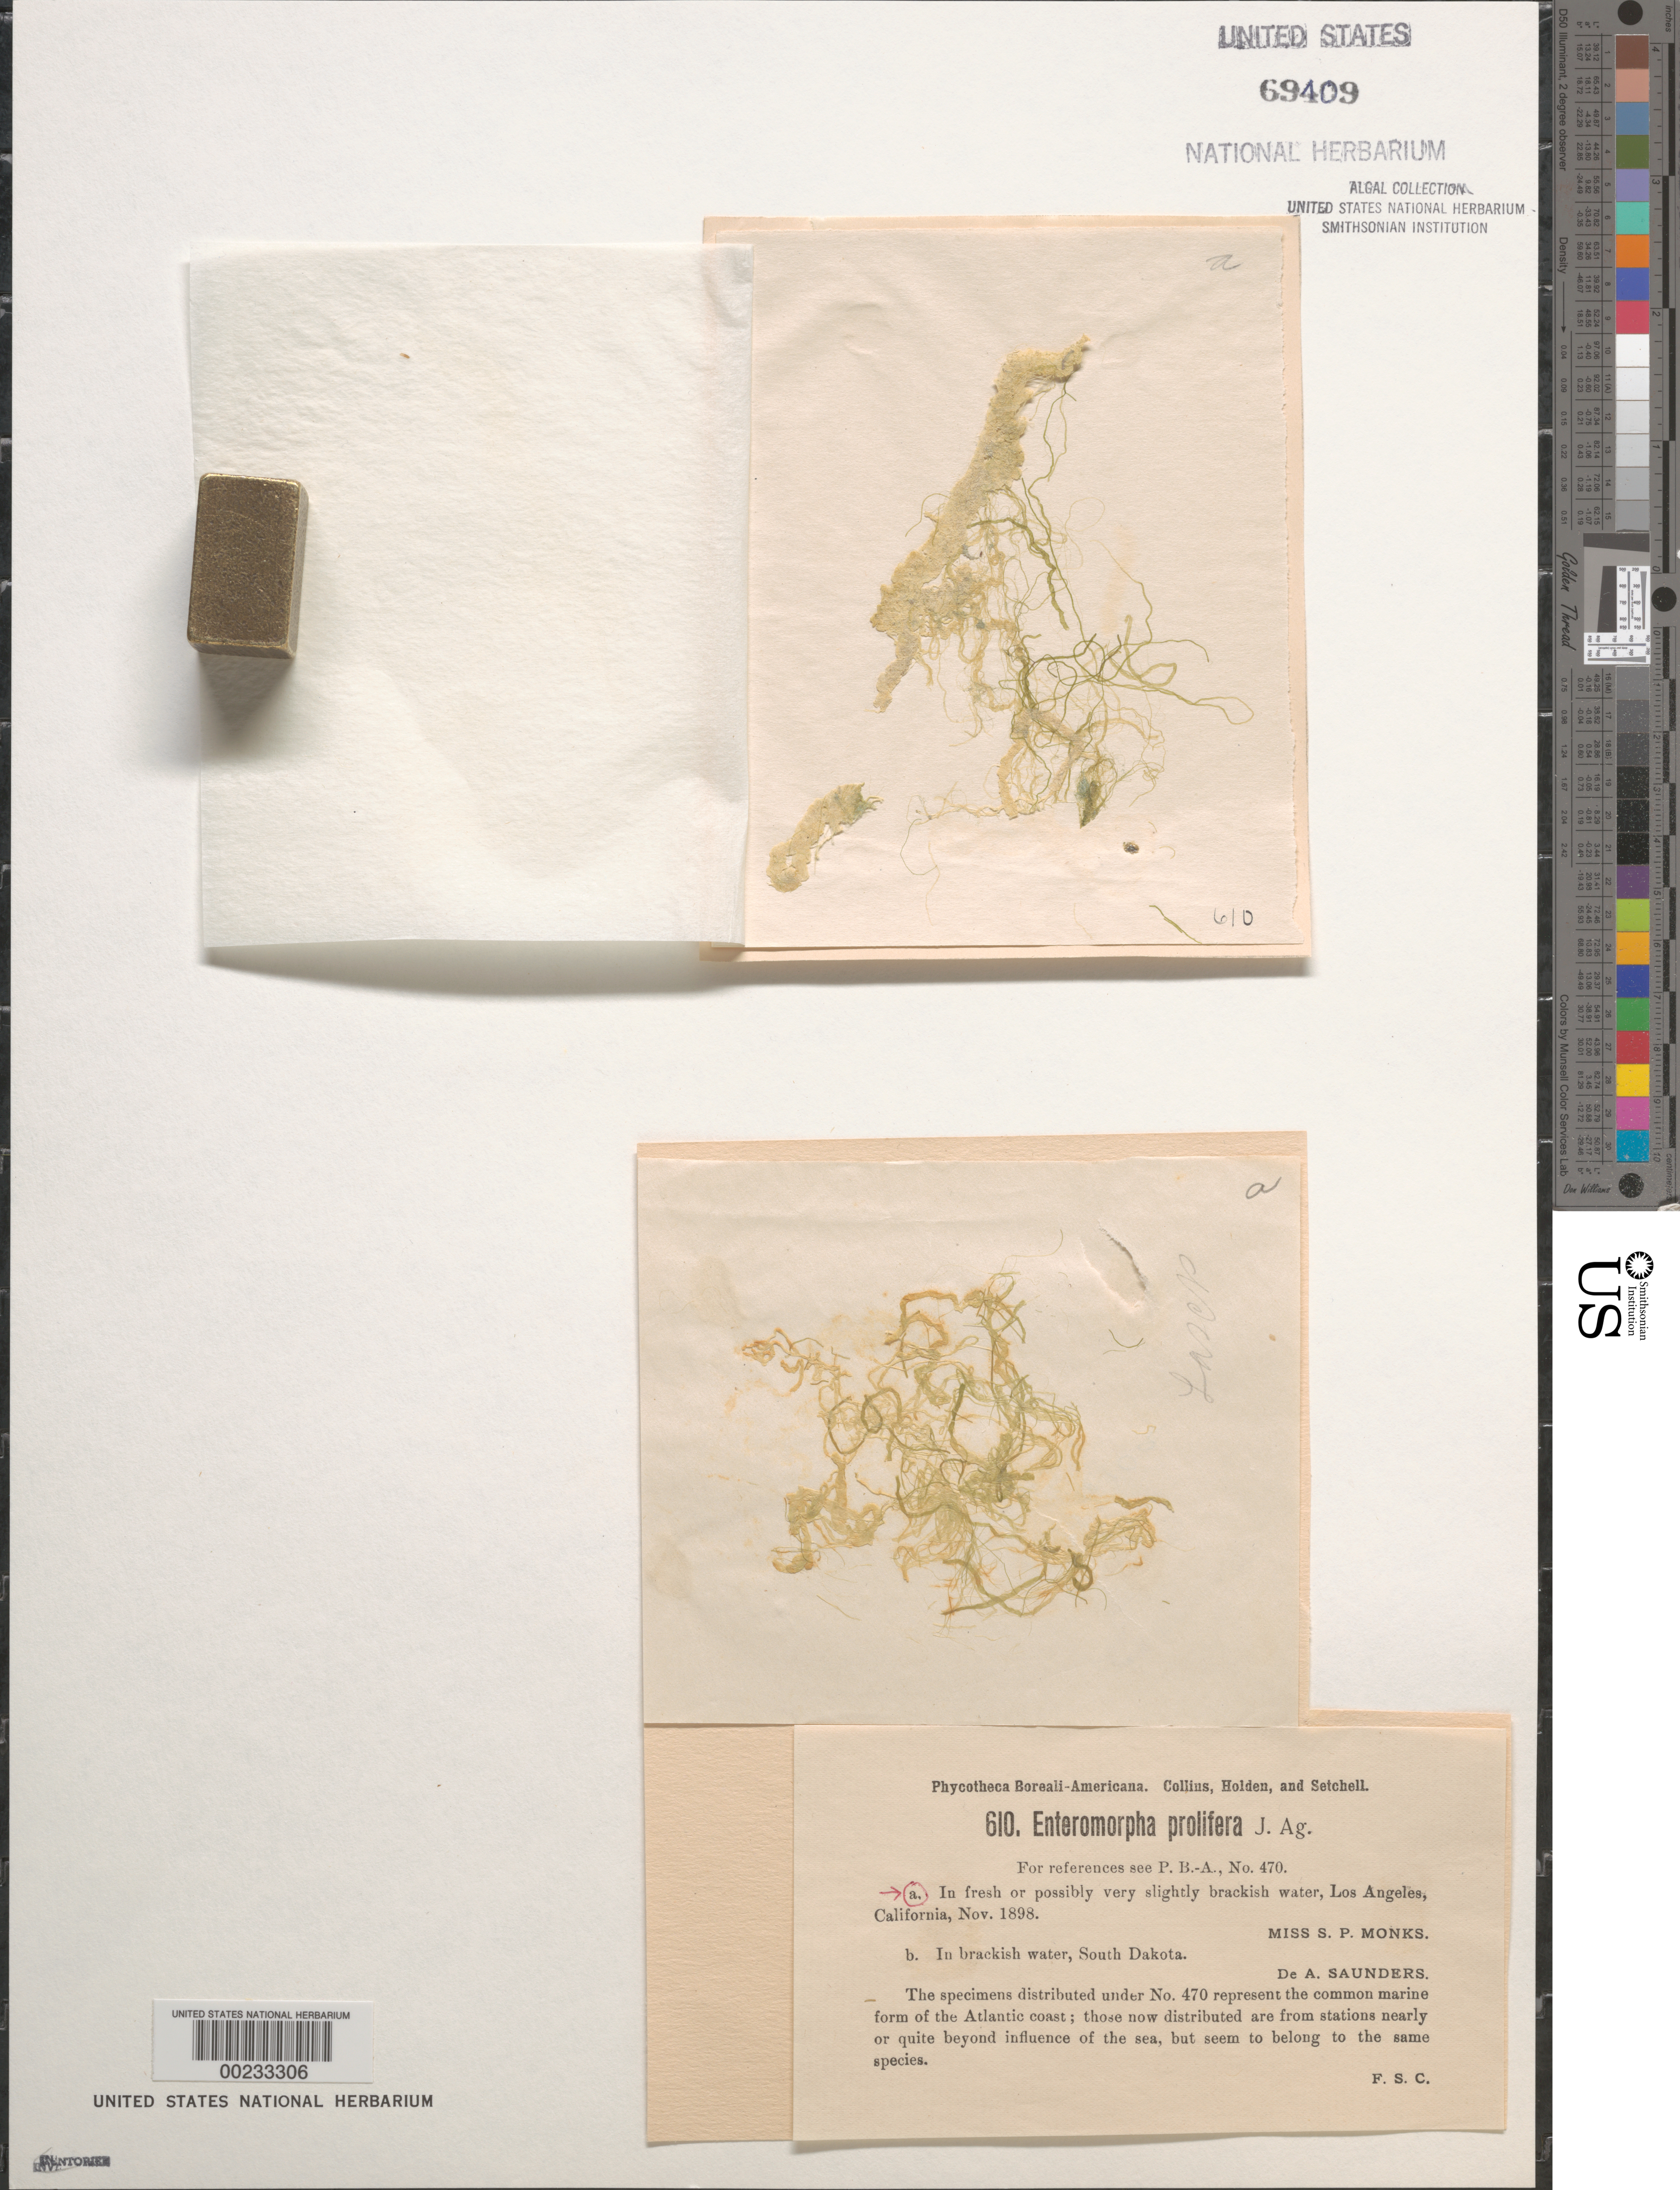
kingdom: Plantae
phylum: Chlorophyta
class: Ulvophyceae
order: Ulvales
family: Ulvaceae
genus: Ulva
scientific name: Ulva prolifera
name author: O.F. Müller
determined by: Algae name updating Project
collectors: S. Monks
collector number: PB-A 610a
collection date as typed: Nov 1898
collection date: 1898-11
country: United States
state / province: California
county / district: Los Angeles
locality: Los Angeles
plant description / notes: Collins, Holden & Setchell, Phycotheca Boreali-Americana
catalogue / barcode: US 69409